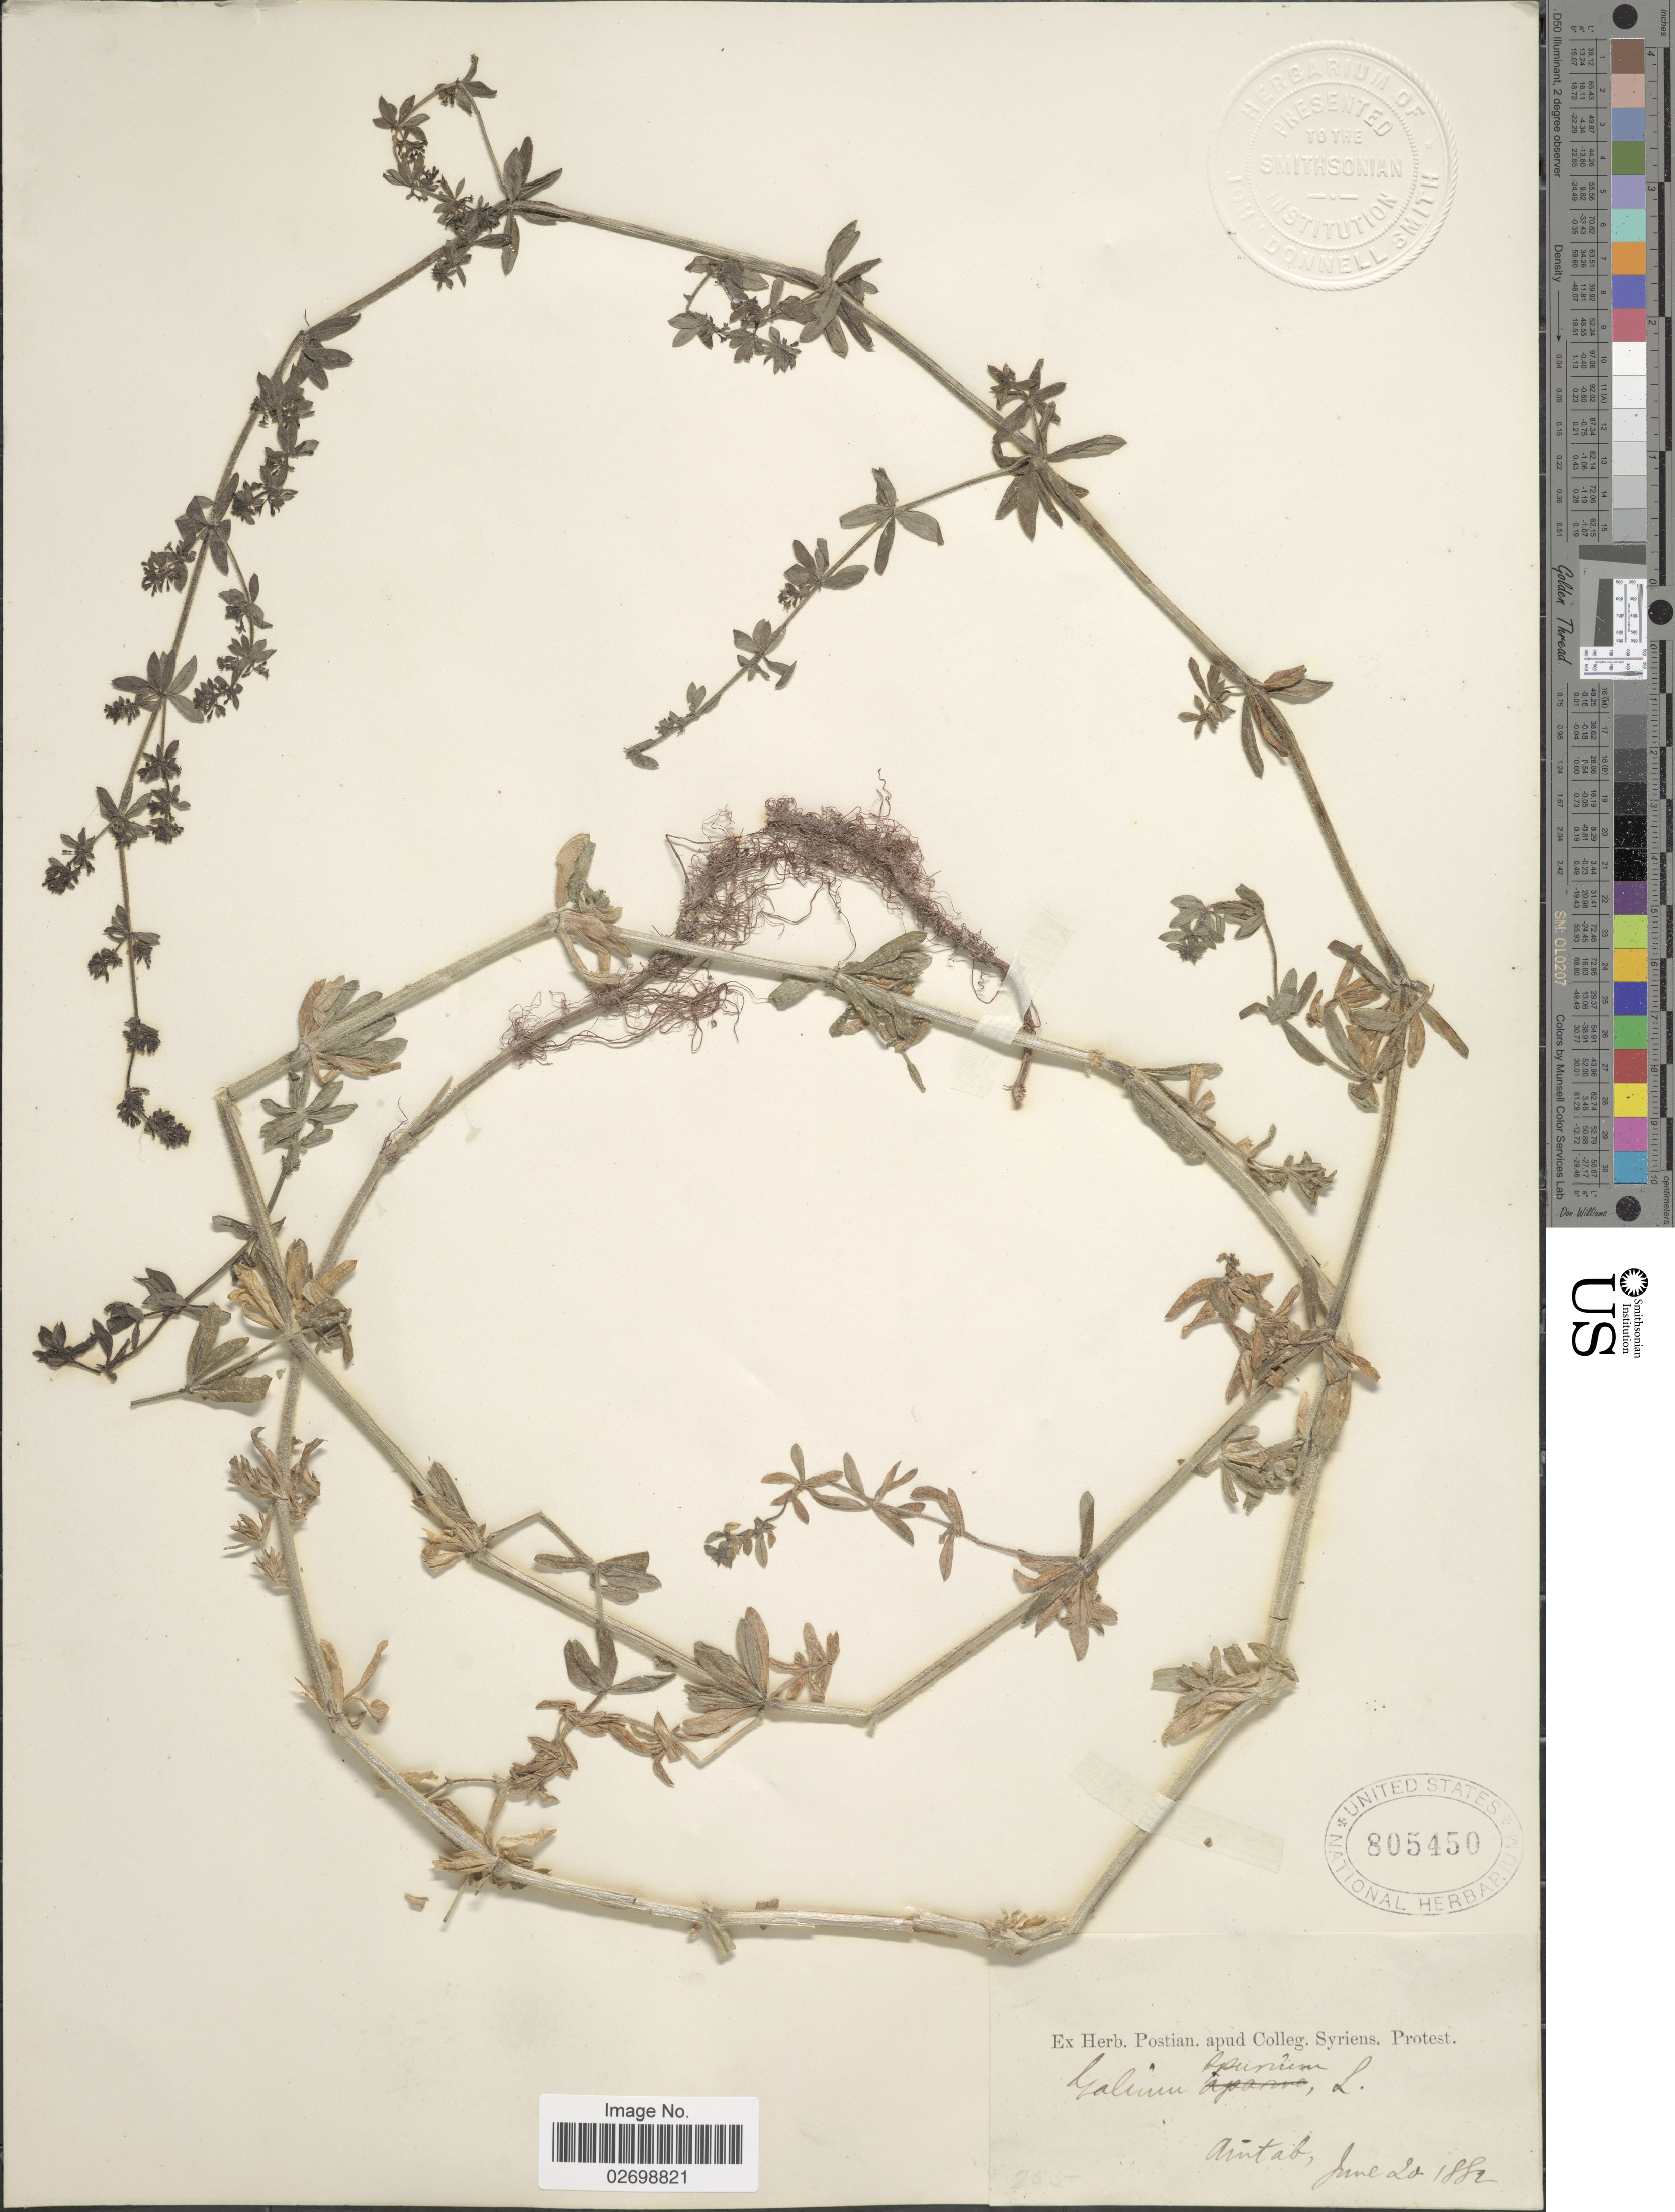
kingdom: Plantae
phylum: Tracheophyta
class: Magnoliopsida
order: Gentianales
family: Rubiaceae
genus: Galium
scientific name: Galium spurium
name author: L.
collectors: ex herb. Postian. apud Colleg. Syriens. Protest. USE "Fannie P. A. Shepard" (10308853) AS PRIMARY COLLECTOR INSTEAD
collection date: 1882-06-20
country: Turkey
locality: Anitab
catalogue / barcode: US 805450